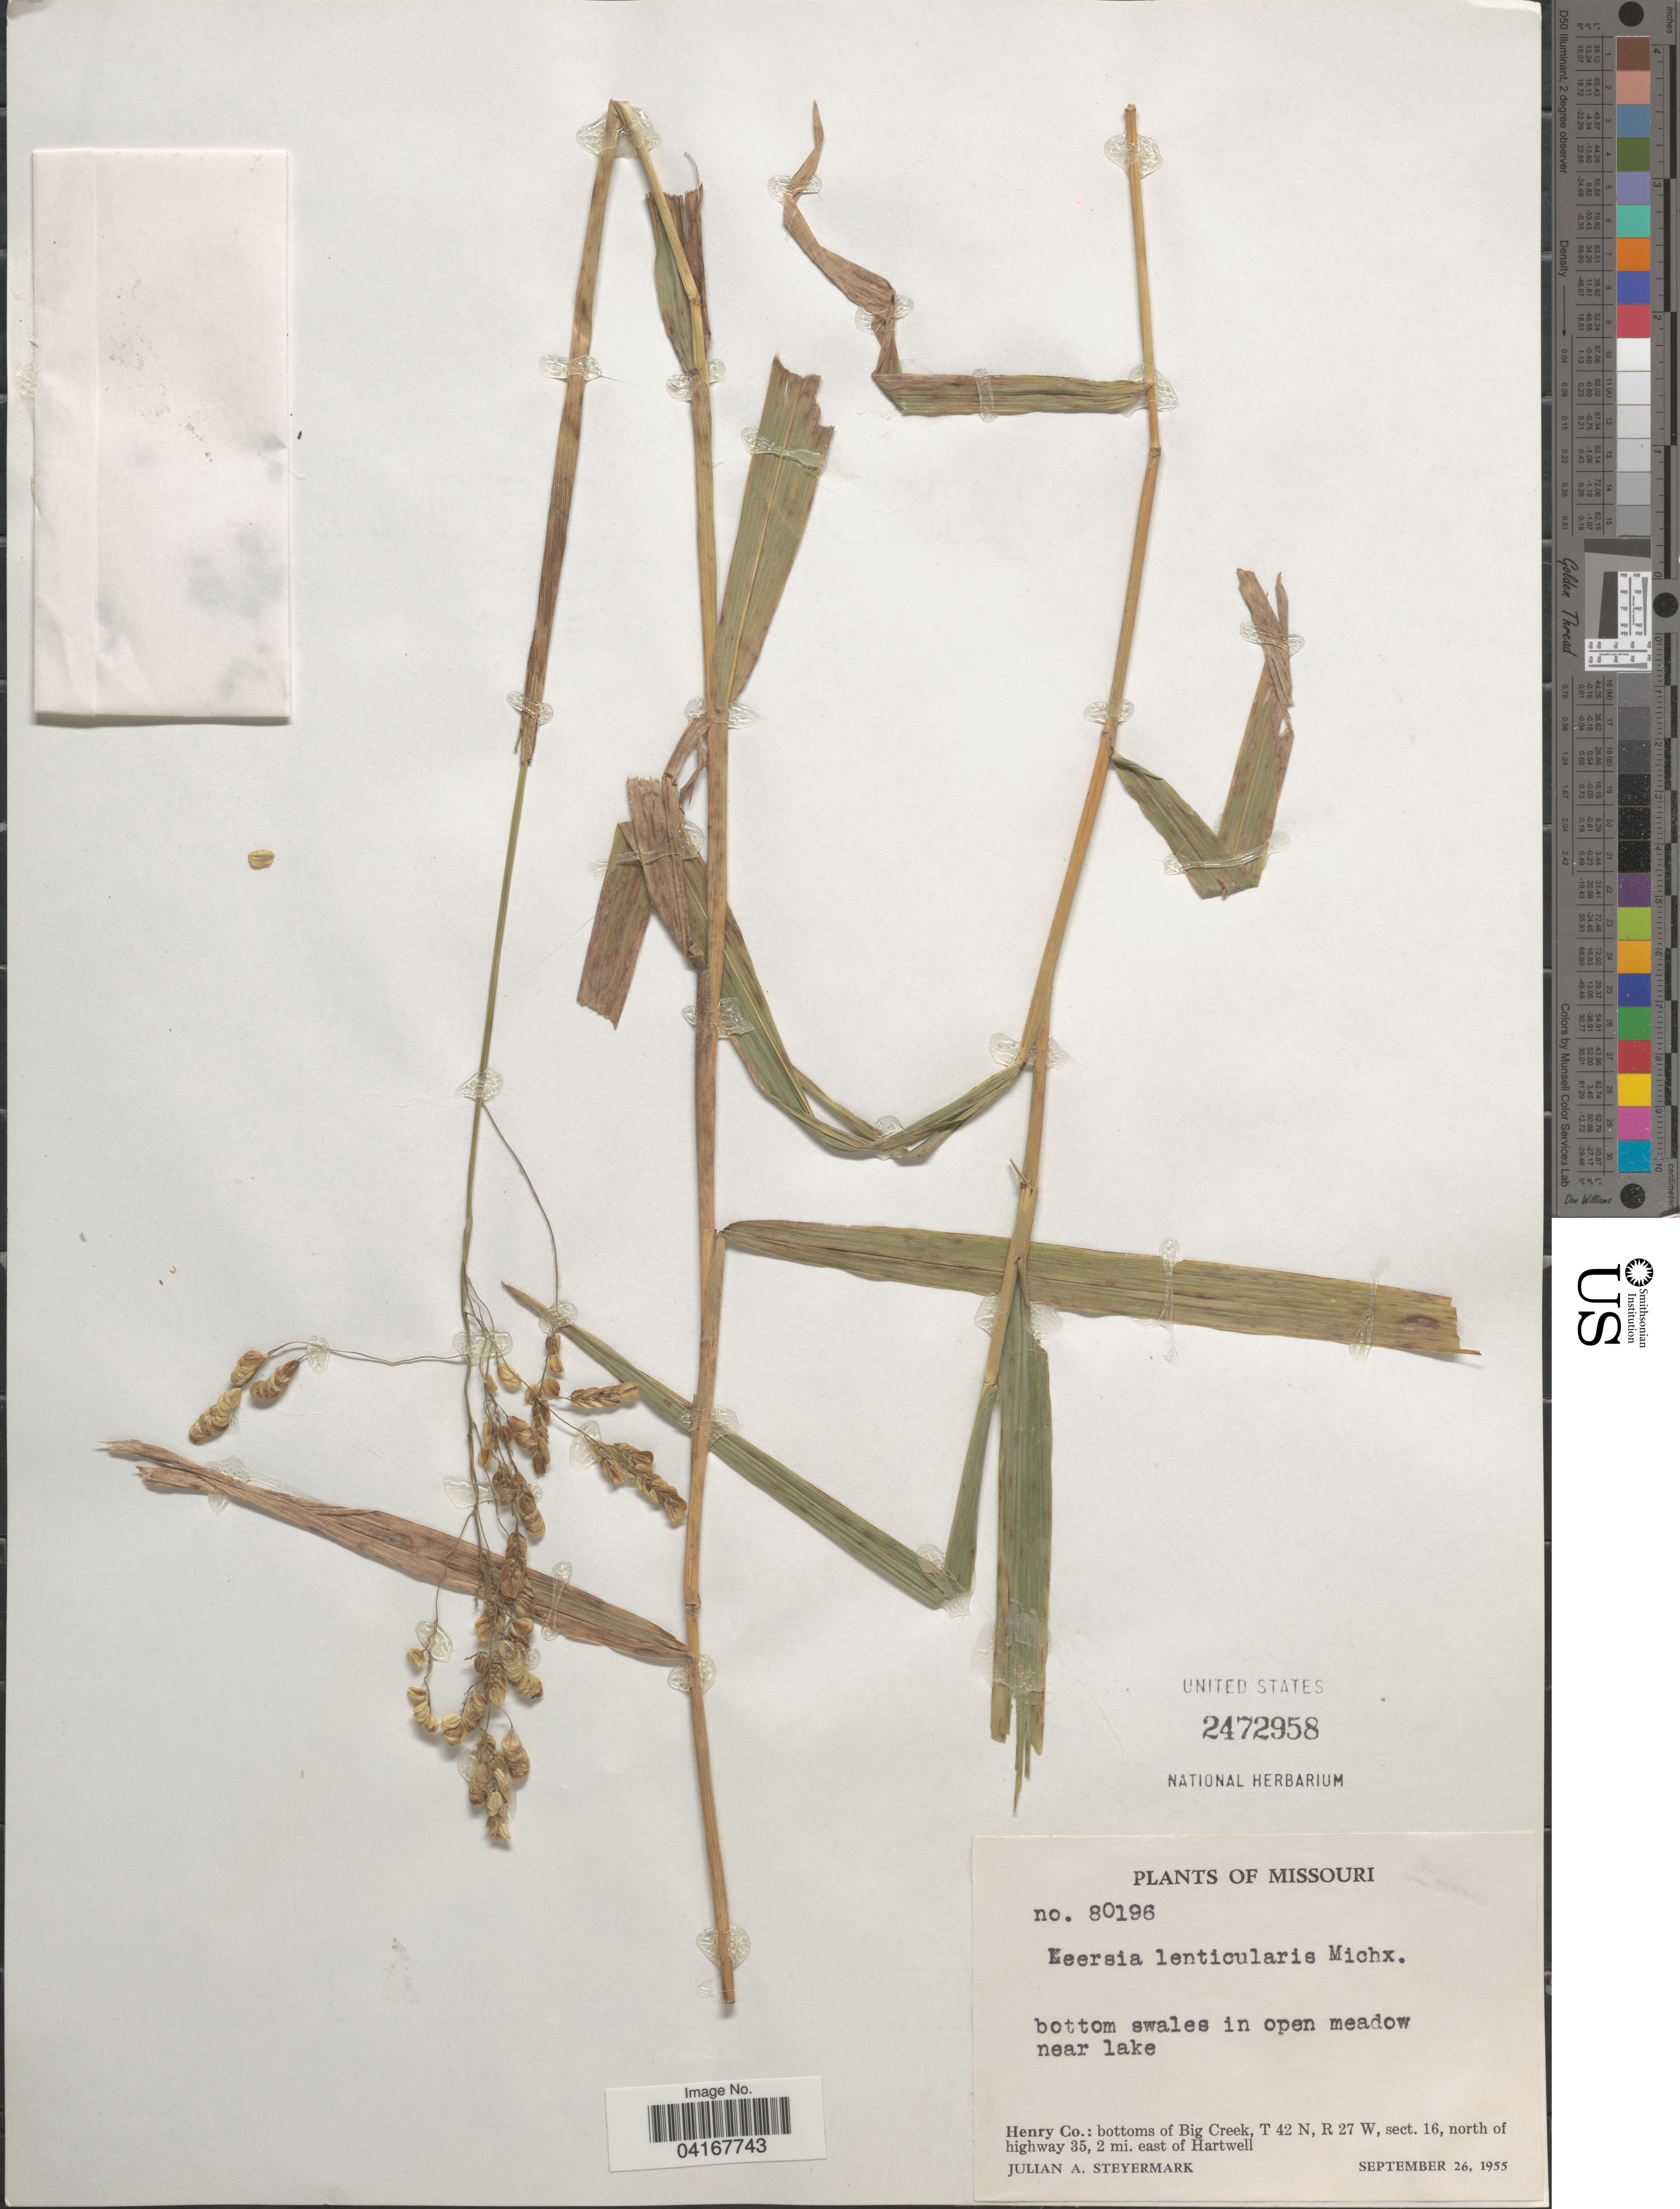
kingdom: Plantae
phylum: Tracheophyta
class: Liliopsida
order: Poales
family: Poaceae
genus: Leersia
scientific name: Leersia lenticularis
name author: Michx.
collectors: J. Steyermark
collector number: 80196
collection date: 1955-09-26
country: United States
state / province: Missouri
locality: Bottom swales in open meadow near lake. Henry Co.: bottoms of Big Creek, T 42 N, R 27 W, sect. 16, north of highway 35, 2 mi. east of Hartwell.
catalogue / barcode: US 2472958